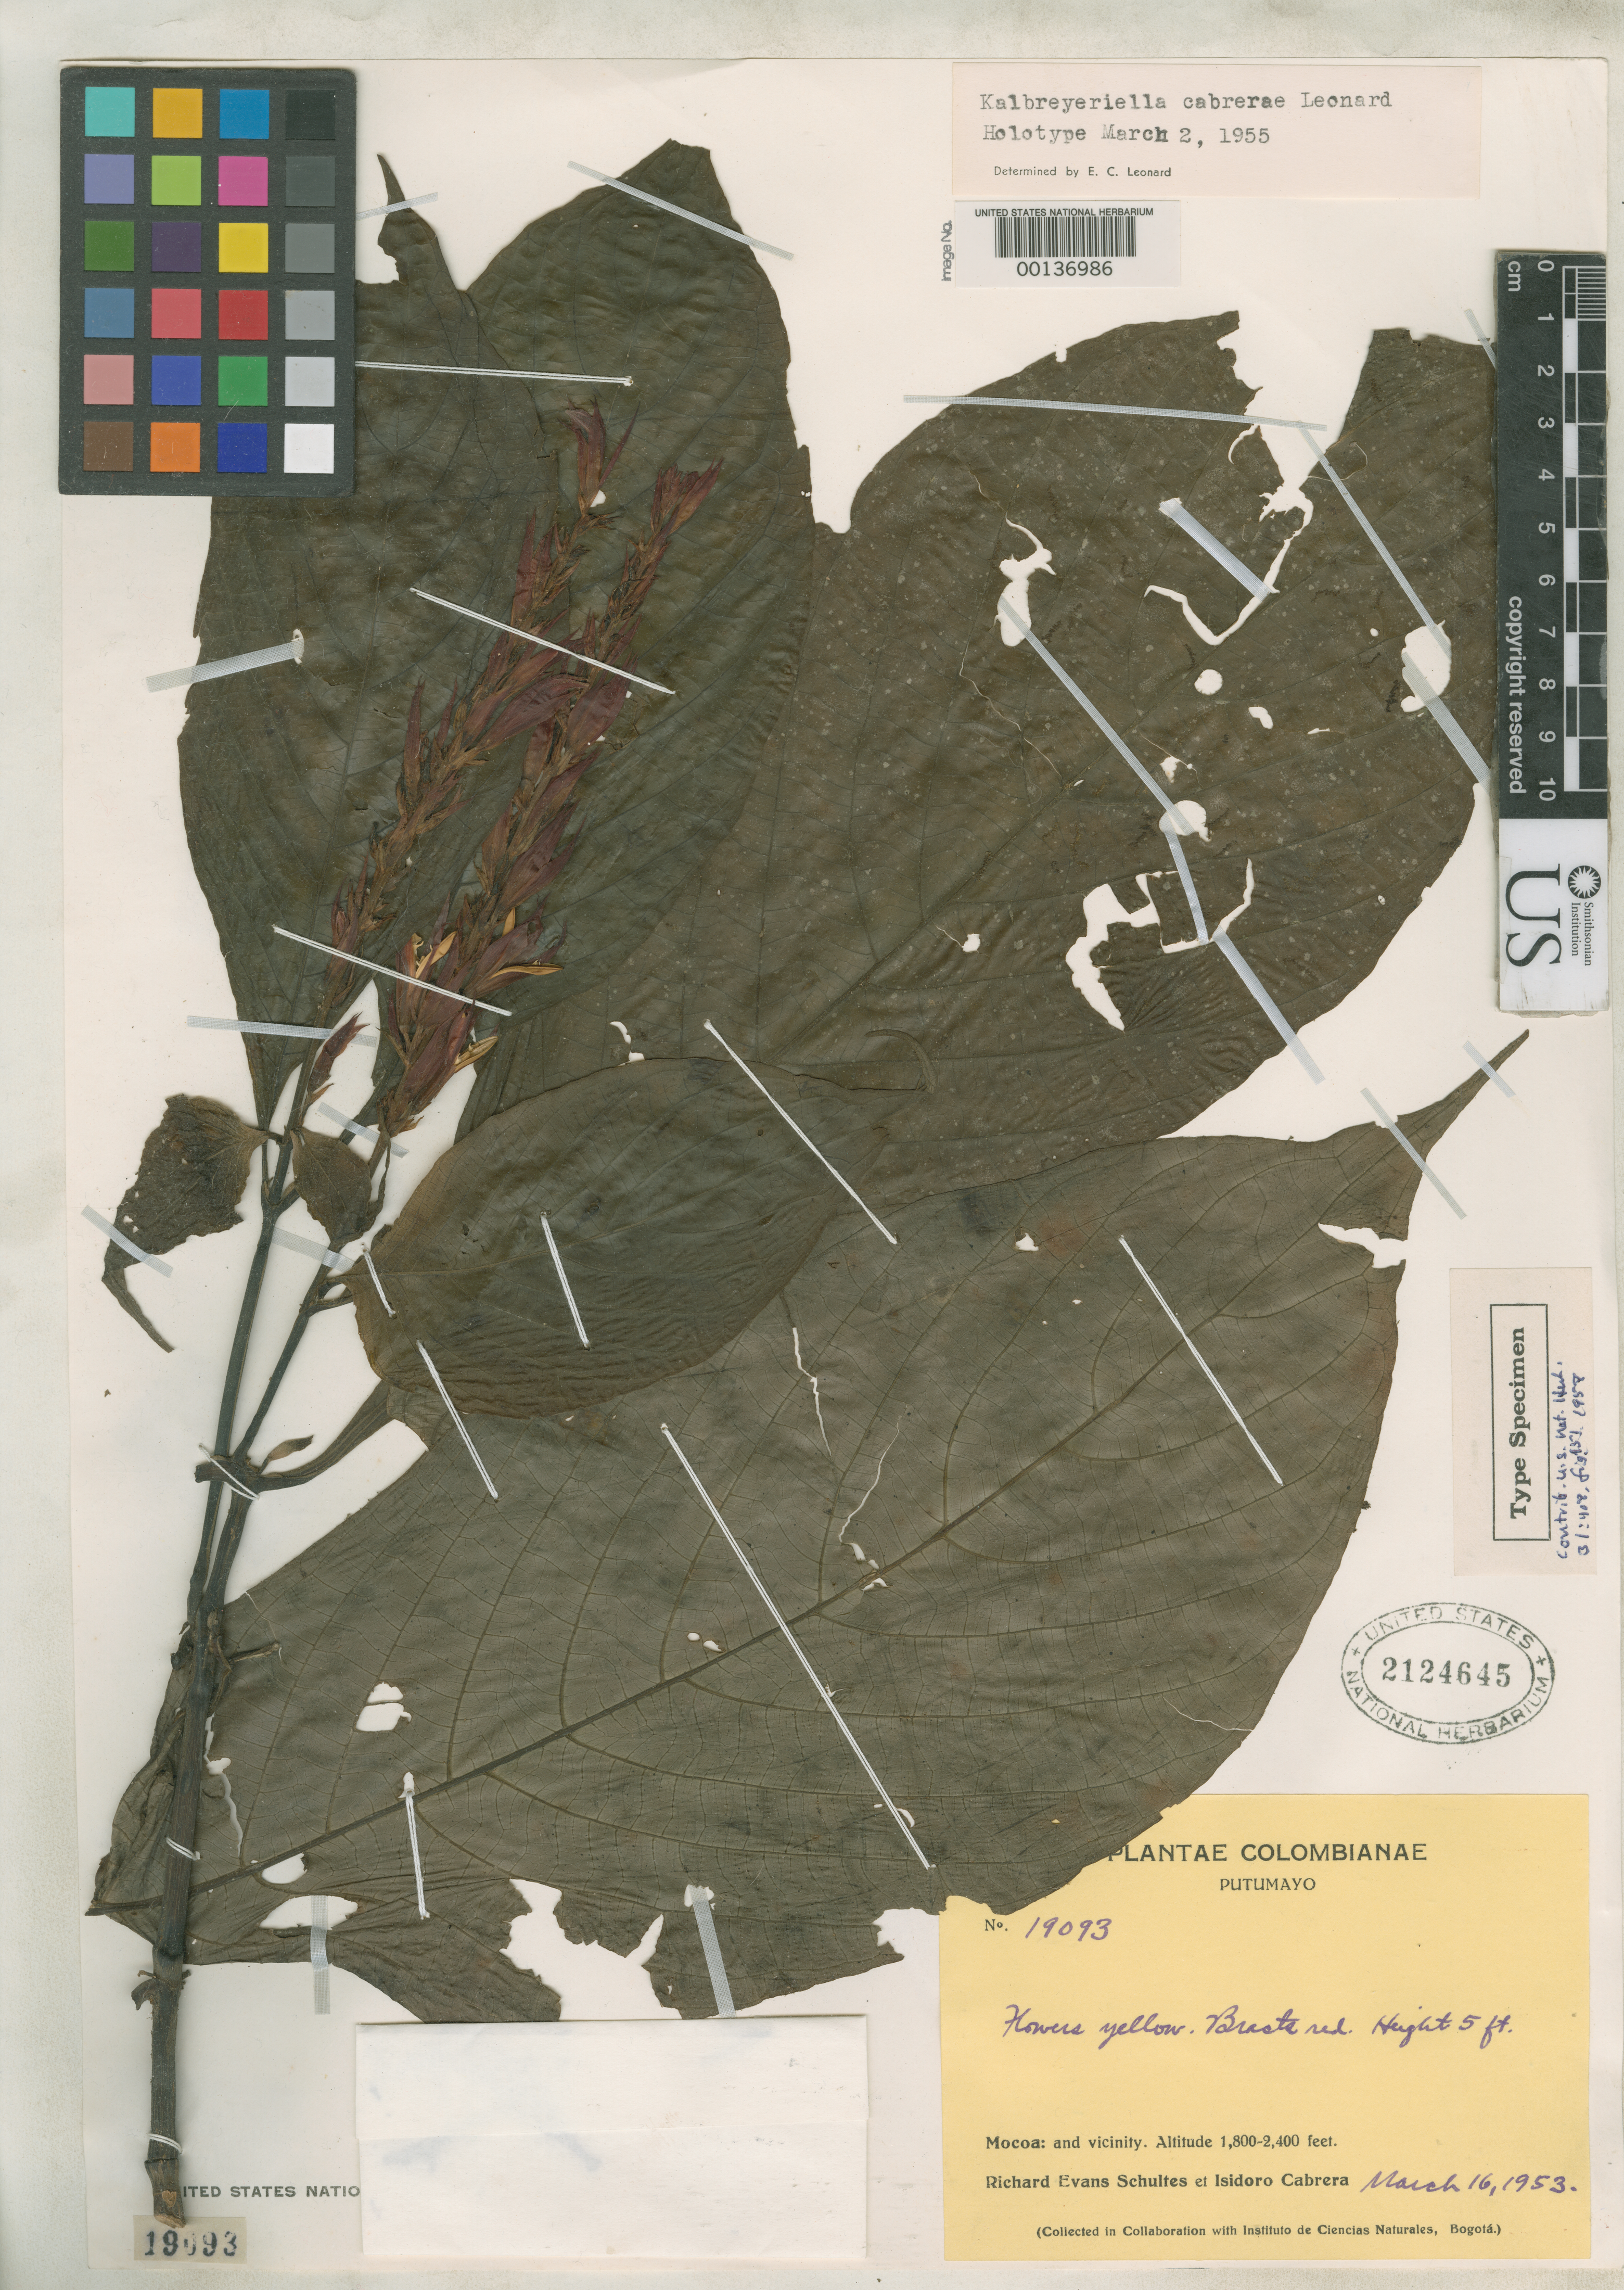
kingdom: Plantae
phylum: Tracheophyta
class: Magnoliopsida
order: Lamiales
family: Acanthaceae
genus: Kalbreyeriella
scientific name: Kalbreyeriella cabrerae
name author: Leonard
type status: Holotype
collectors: R. E. Schultes & I. Cabrera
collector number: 19093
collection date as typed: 16 Mar 1953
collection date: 1953-03-16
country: Colombia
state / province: Putumayo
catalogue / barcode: US 2124645